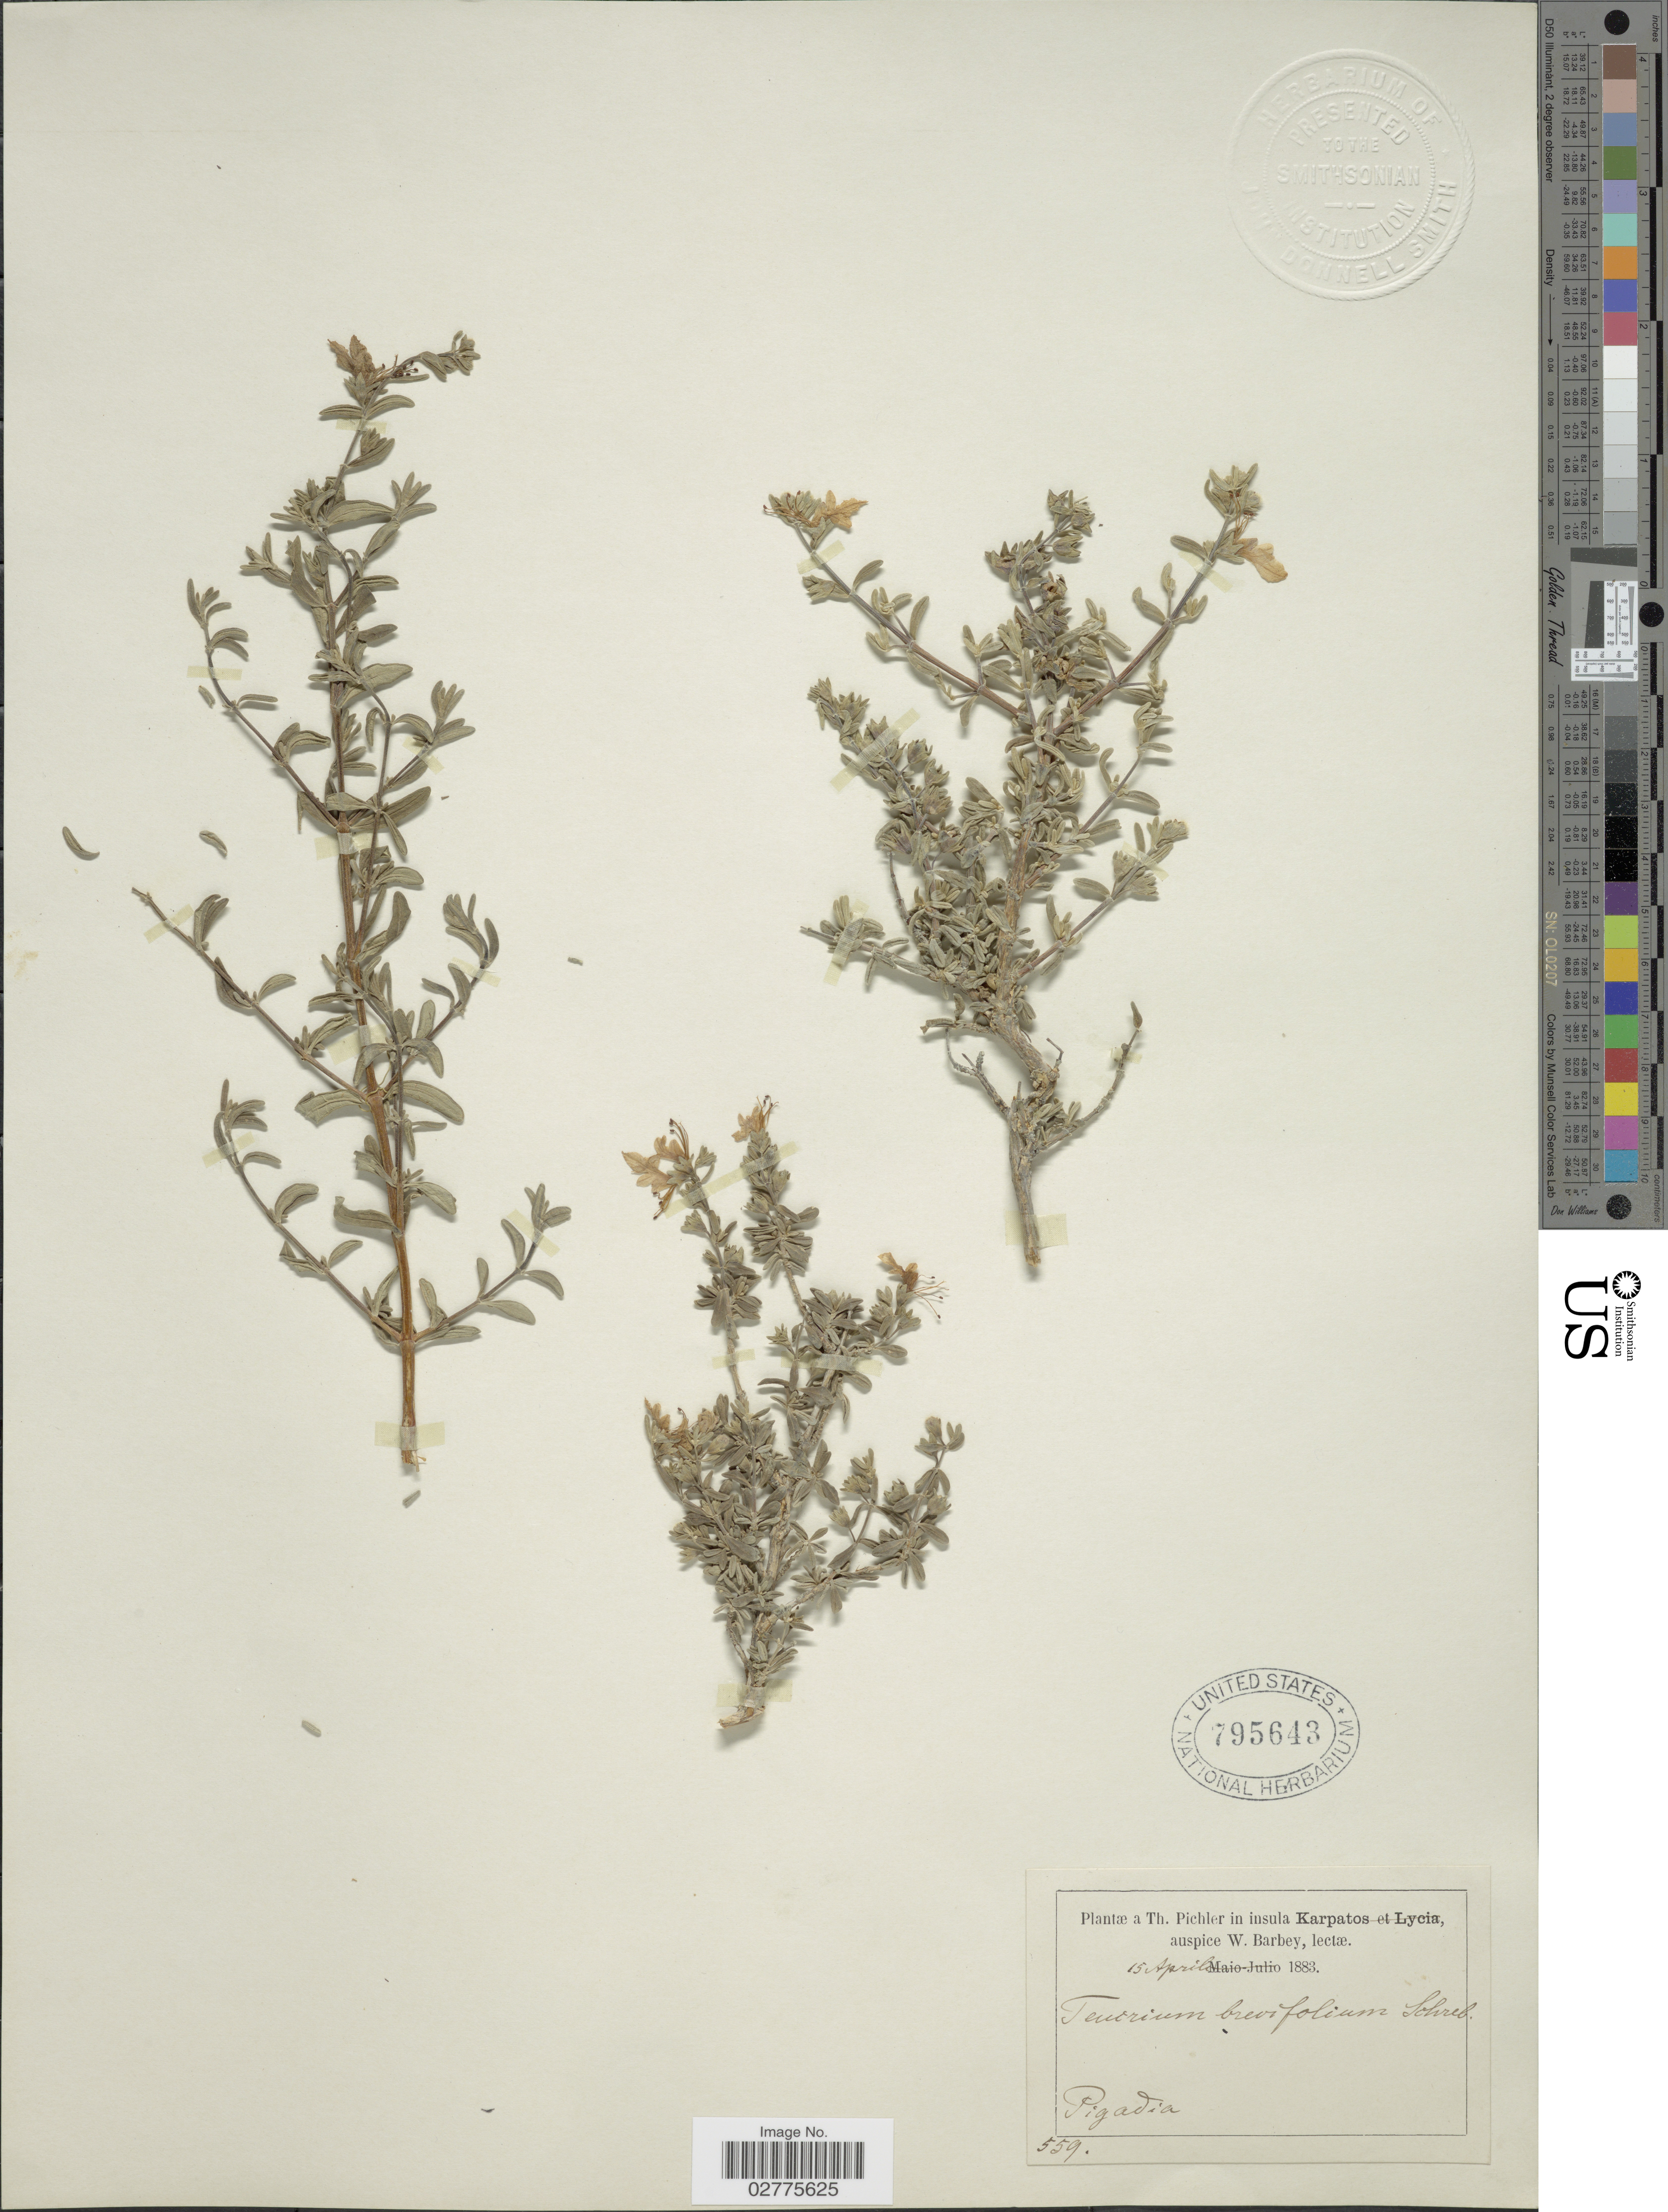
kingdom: Plantae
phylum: Tracheophyta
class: Magnoliopsida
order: Lamiales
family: Lamiaceae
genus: Teucrium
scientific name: Teucrium brevifolium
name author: Schreb.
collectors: T. Pichler & W. Barbey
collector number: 559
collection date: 1883-04-15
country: Greece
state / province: South Aegean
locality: Insula Karpatos, Pigadia.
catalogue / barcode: US 795643